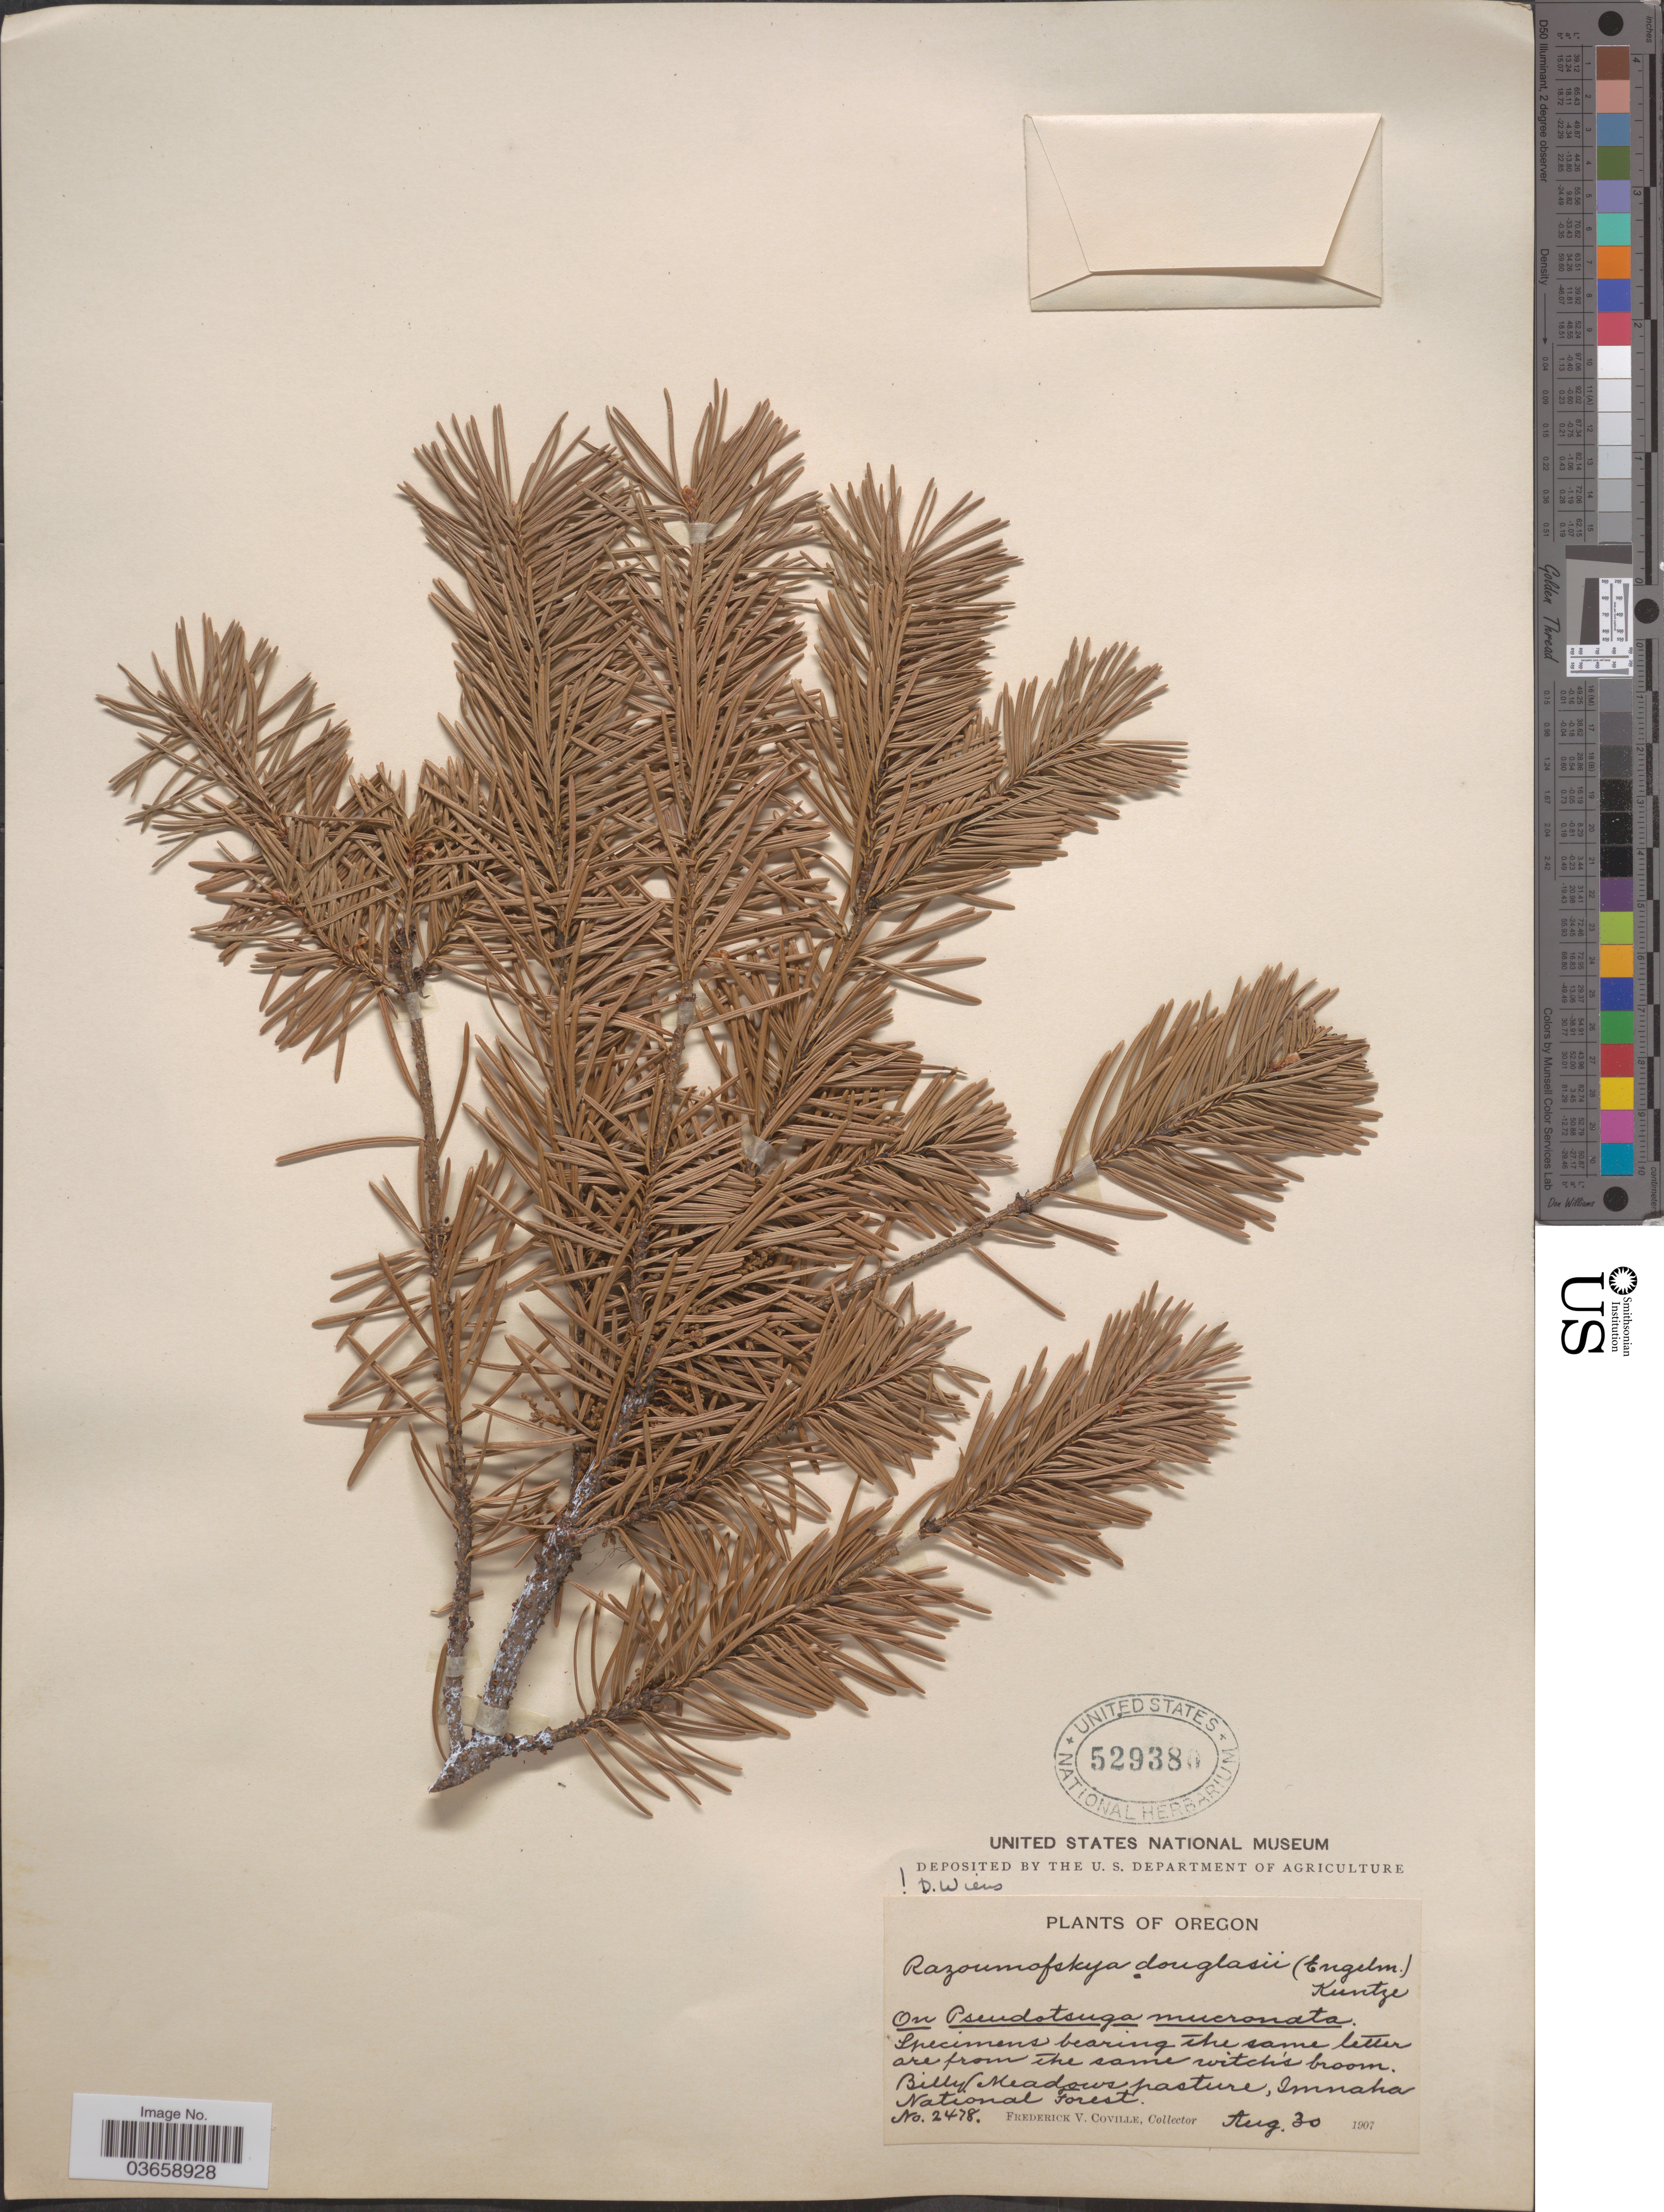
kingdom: Plantae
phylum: Tracheophyta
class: Magnoliopsida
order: Santalales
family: Viscaceae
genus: Arceuthobium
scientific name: Arceuthobium douglasii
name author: Engelm. in G.M. Wheeler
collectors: F. V. Coville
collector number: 2478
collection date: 1907-08-30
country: United States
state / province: Oregon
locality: Billy Meadows pasture, Imnaha National Forest.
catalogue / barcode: US 529380